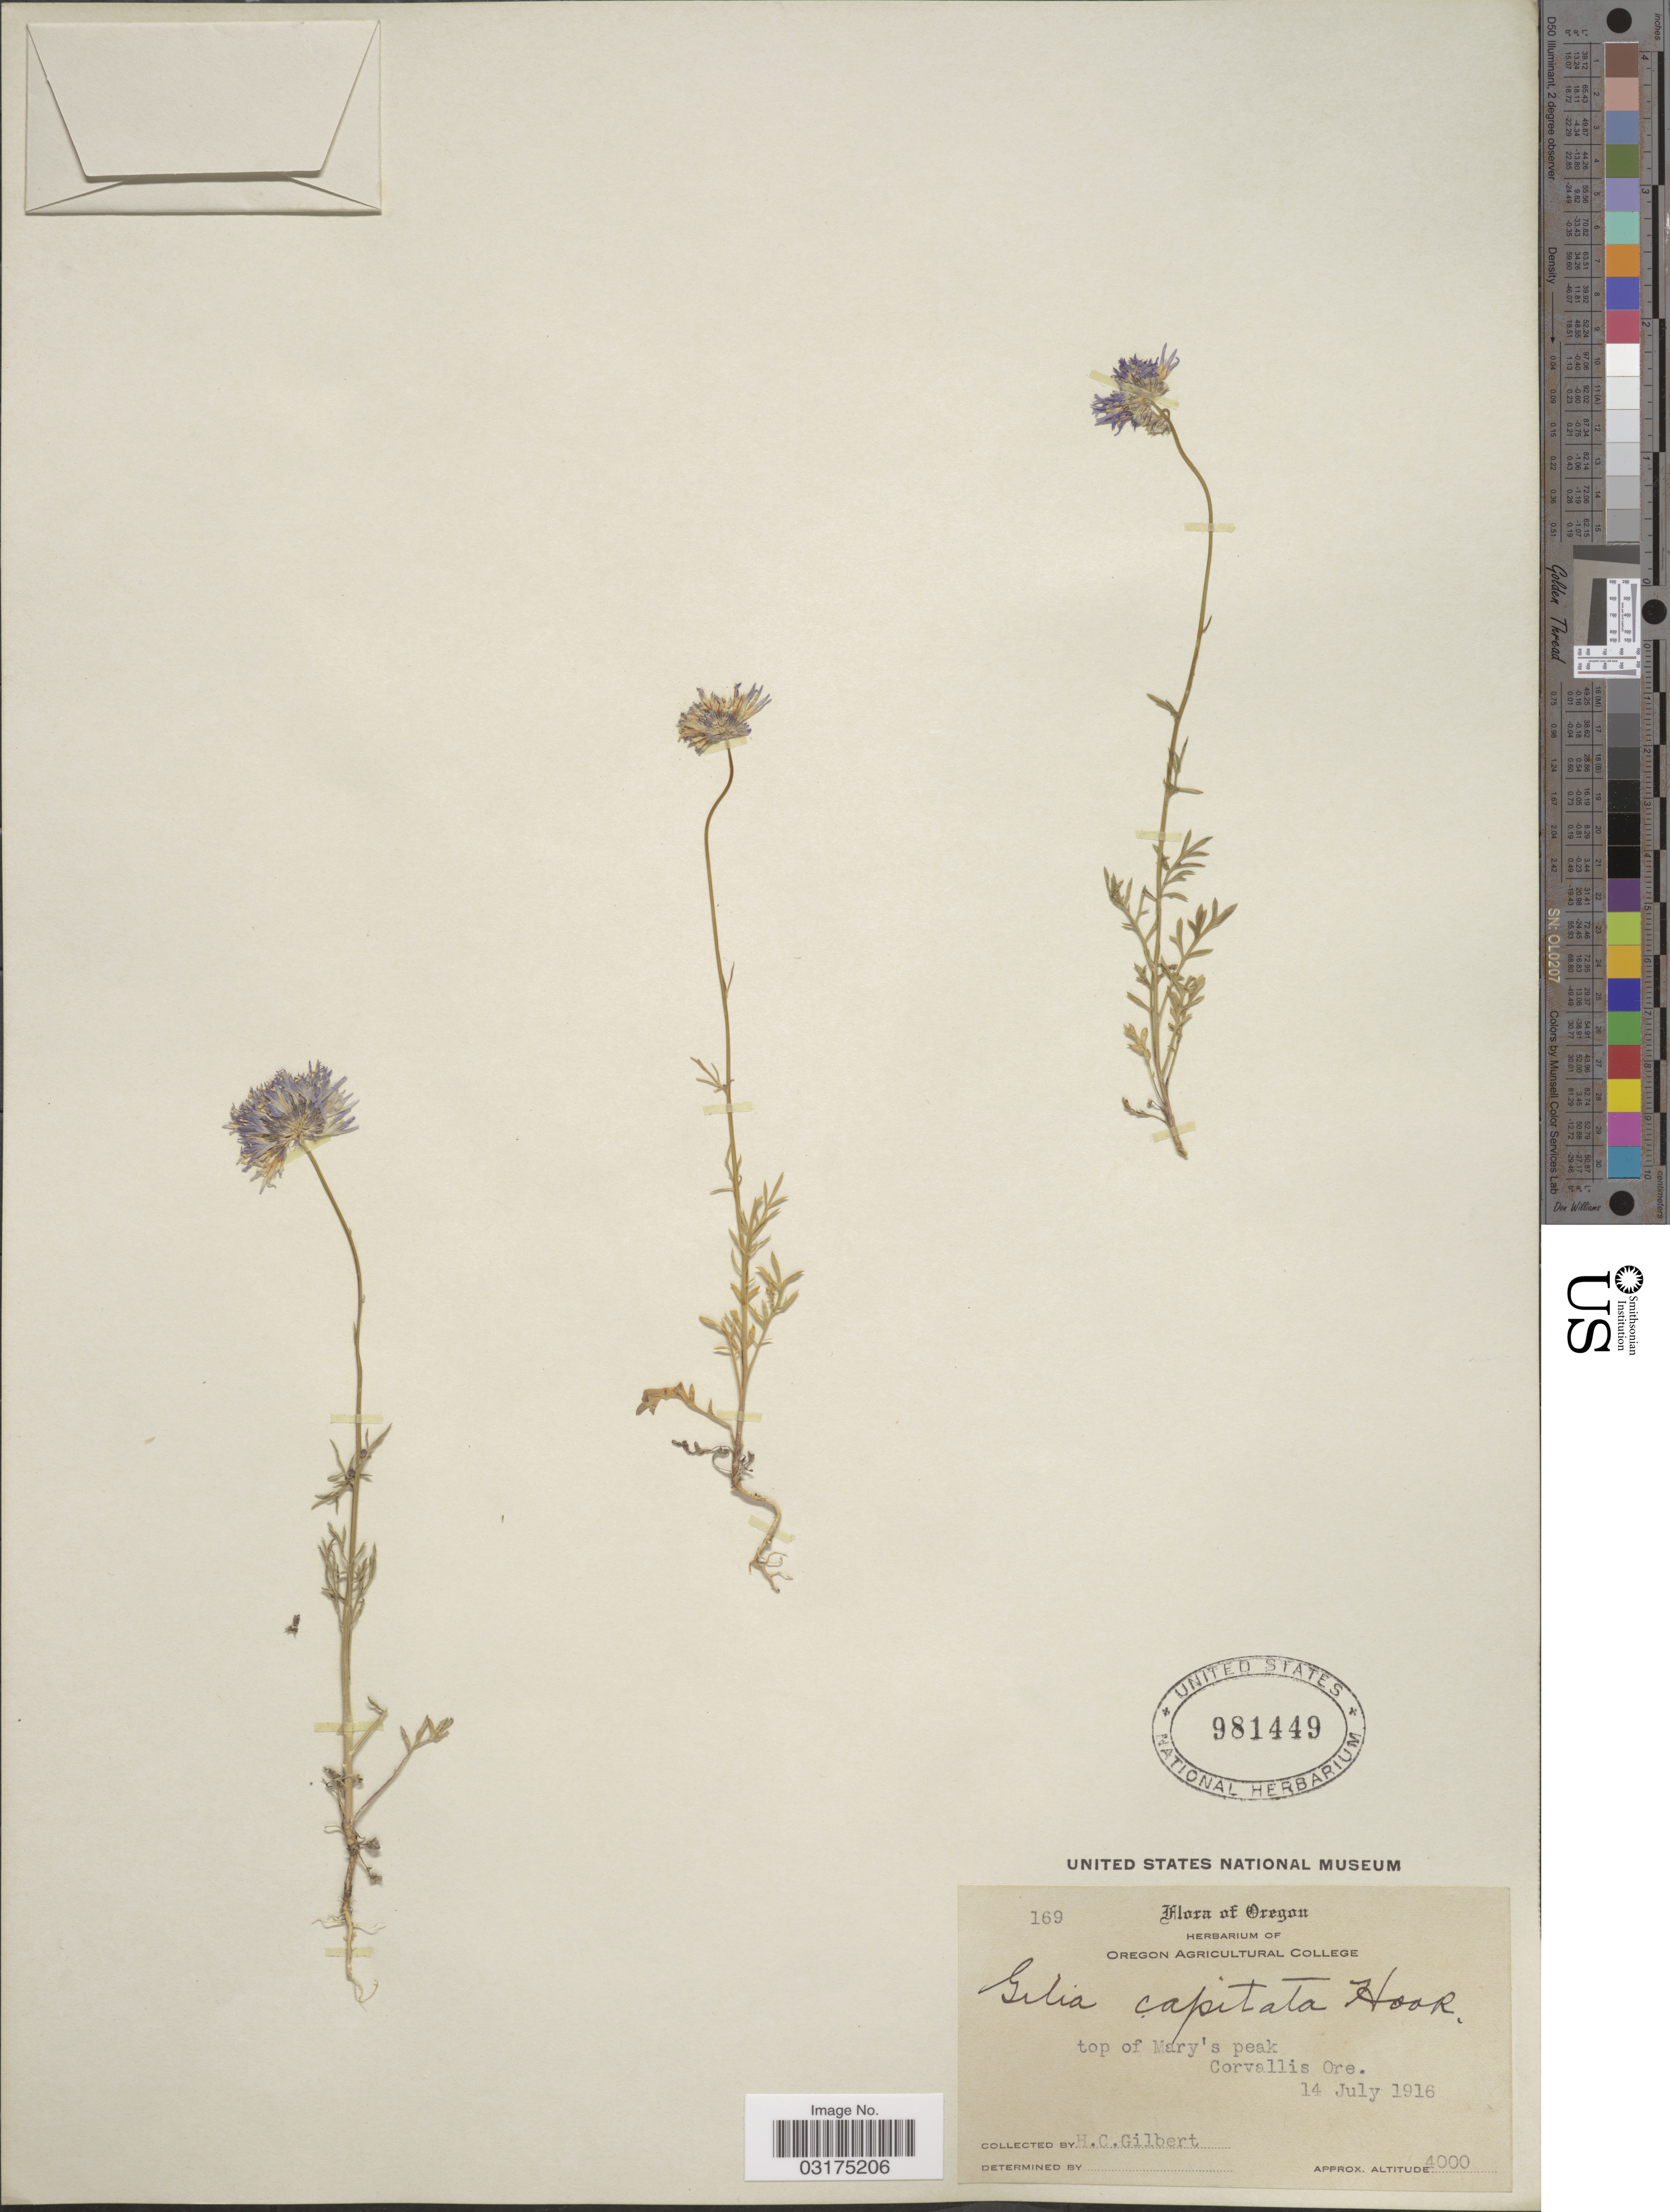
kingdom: Plantae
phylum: Tracheophyta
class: Magnoliopsida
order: Ericales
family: Polemoniaceae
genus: Gilia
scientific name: Gilia capitata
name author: Sims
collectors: H. Gilbert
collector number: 169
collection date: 1916-07-14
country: United States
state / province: Oregon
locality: Top of Mary's peak, Corvalis.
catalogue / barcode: US 981449